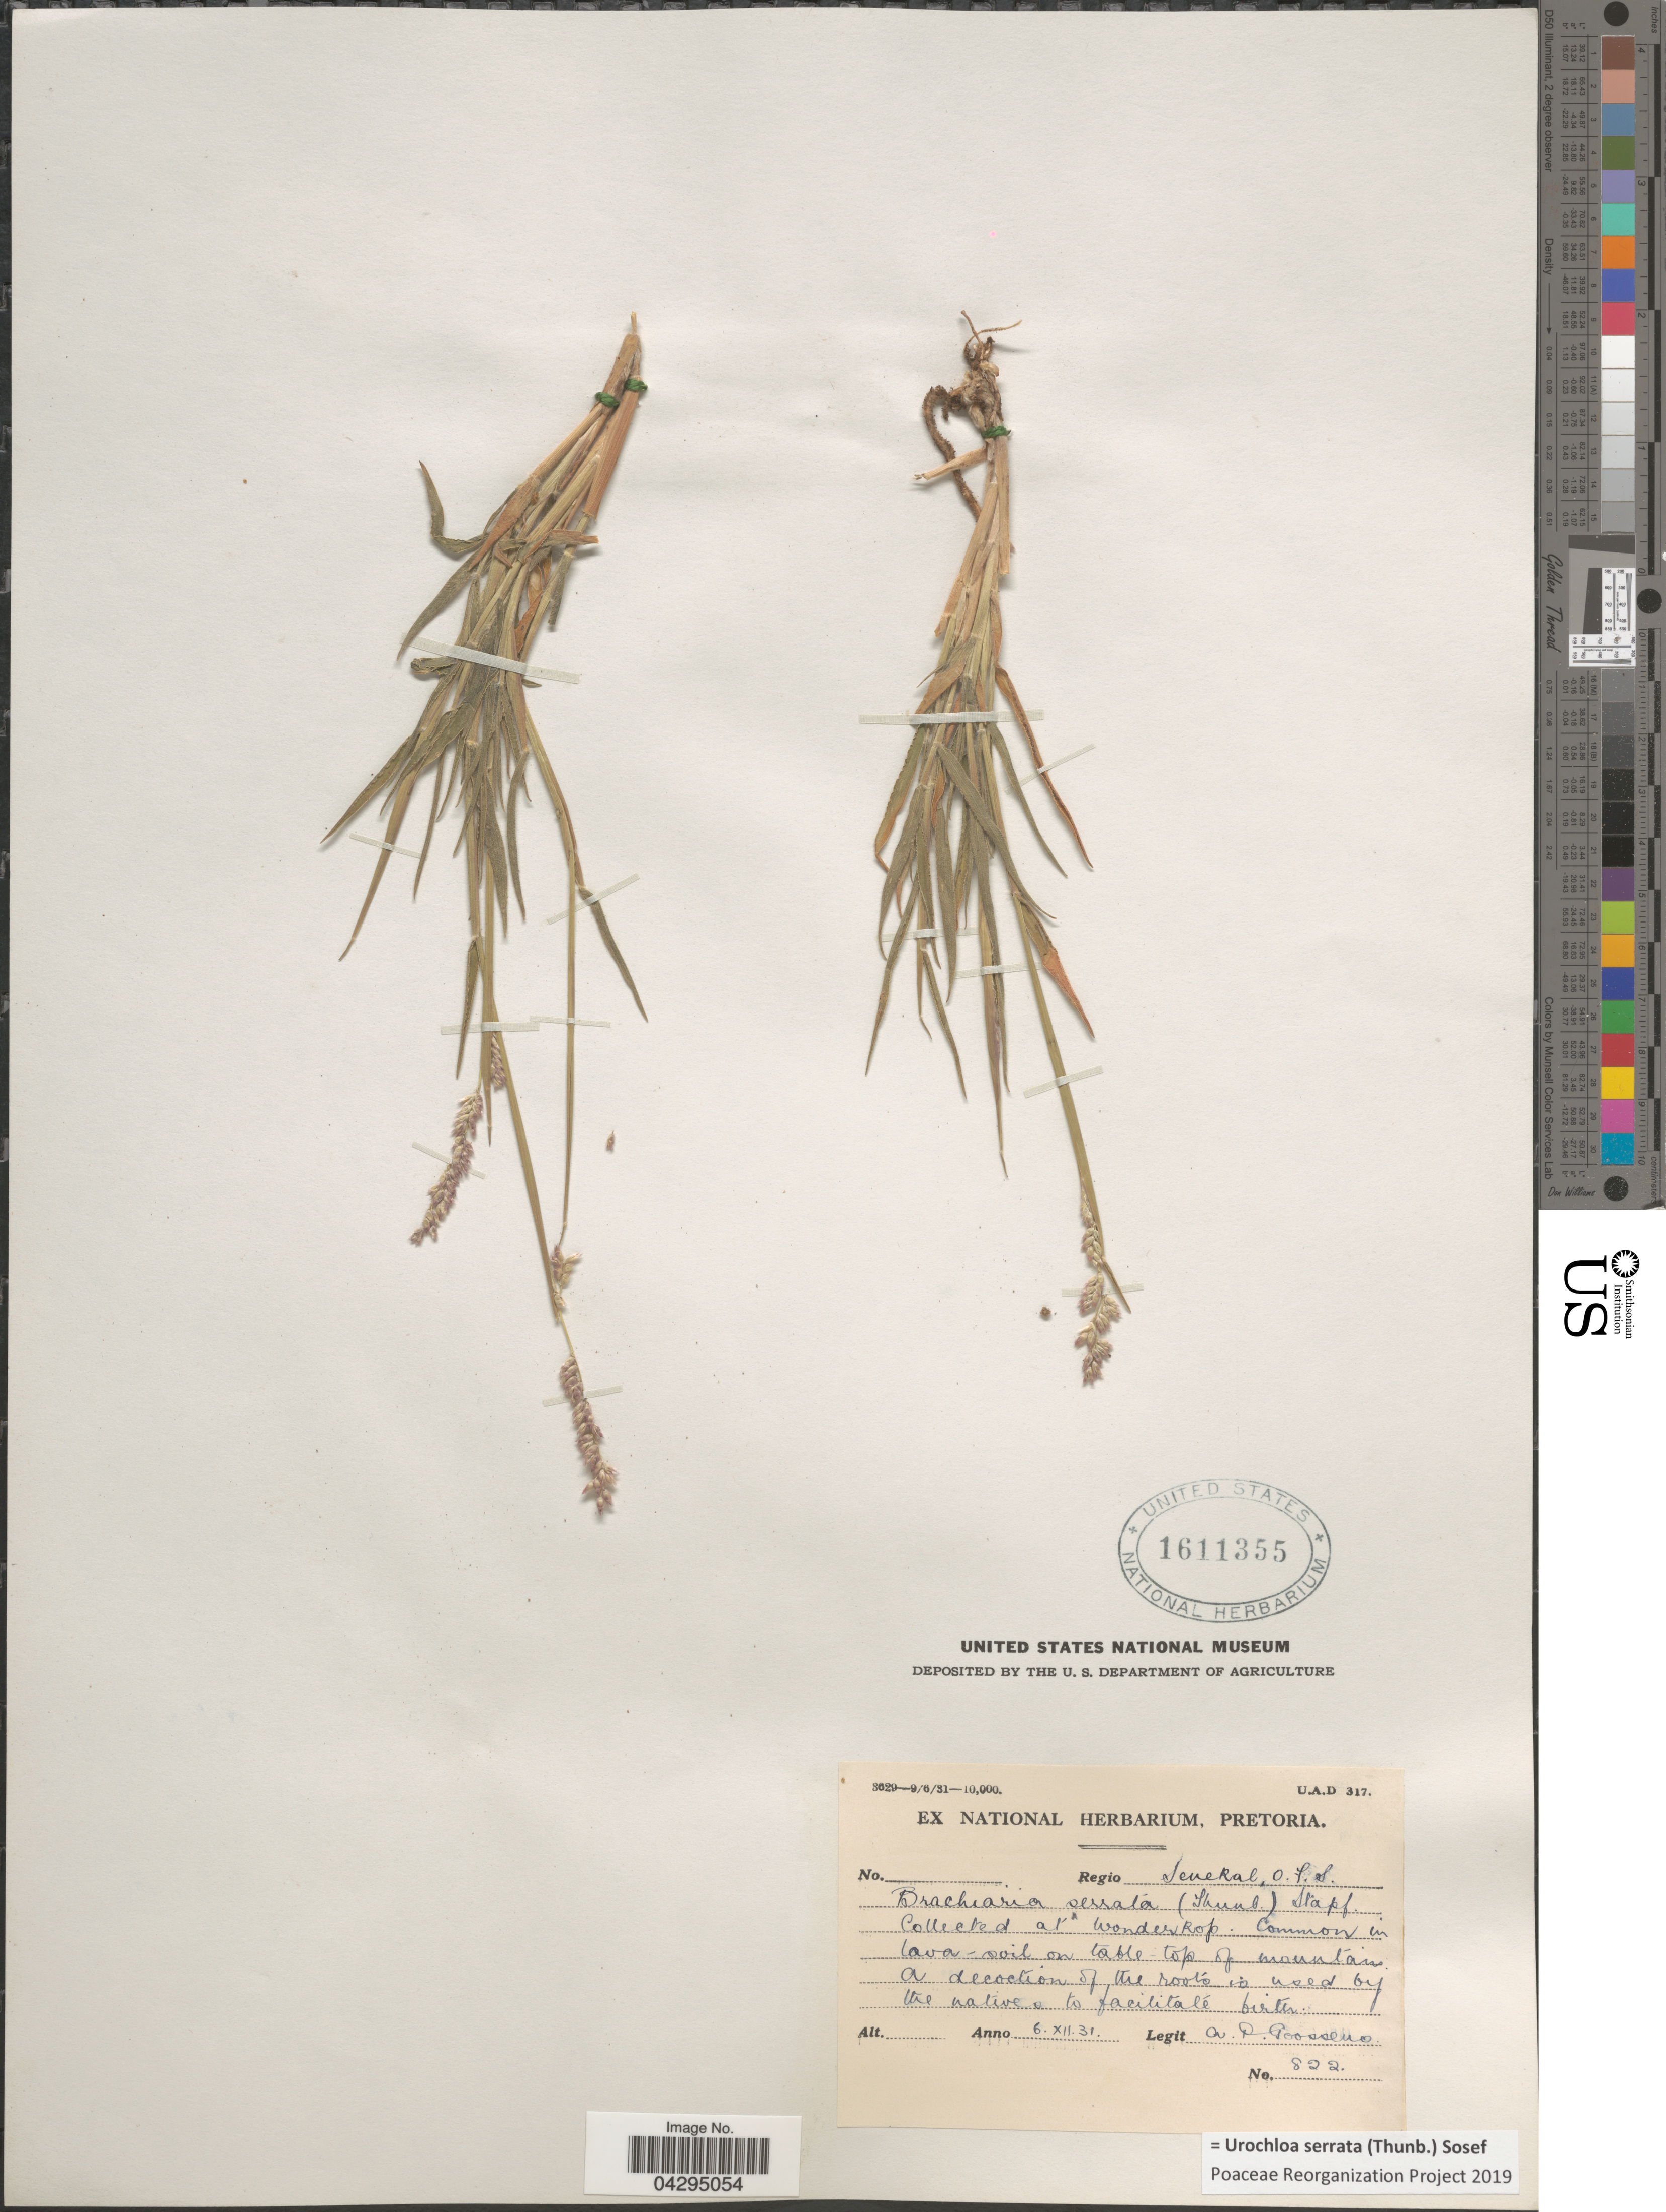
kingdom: Plantae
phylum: Tracheophyta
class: Liliopsida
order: Poales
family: Poaceae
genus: Urochloa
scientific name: Urochloa serrata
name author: (Thunb.) Sosef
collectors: A. P. G. Goossens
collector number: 822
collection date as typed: Transcribed d/m/y: 6/12/31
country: South Africa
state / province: Free State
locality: Regio General, O.F.S. At Wonderkip. Common in lava-soil on table top of mountain.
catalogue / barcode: US 1611355